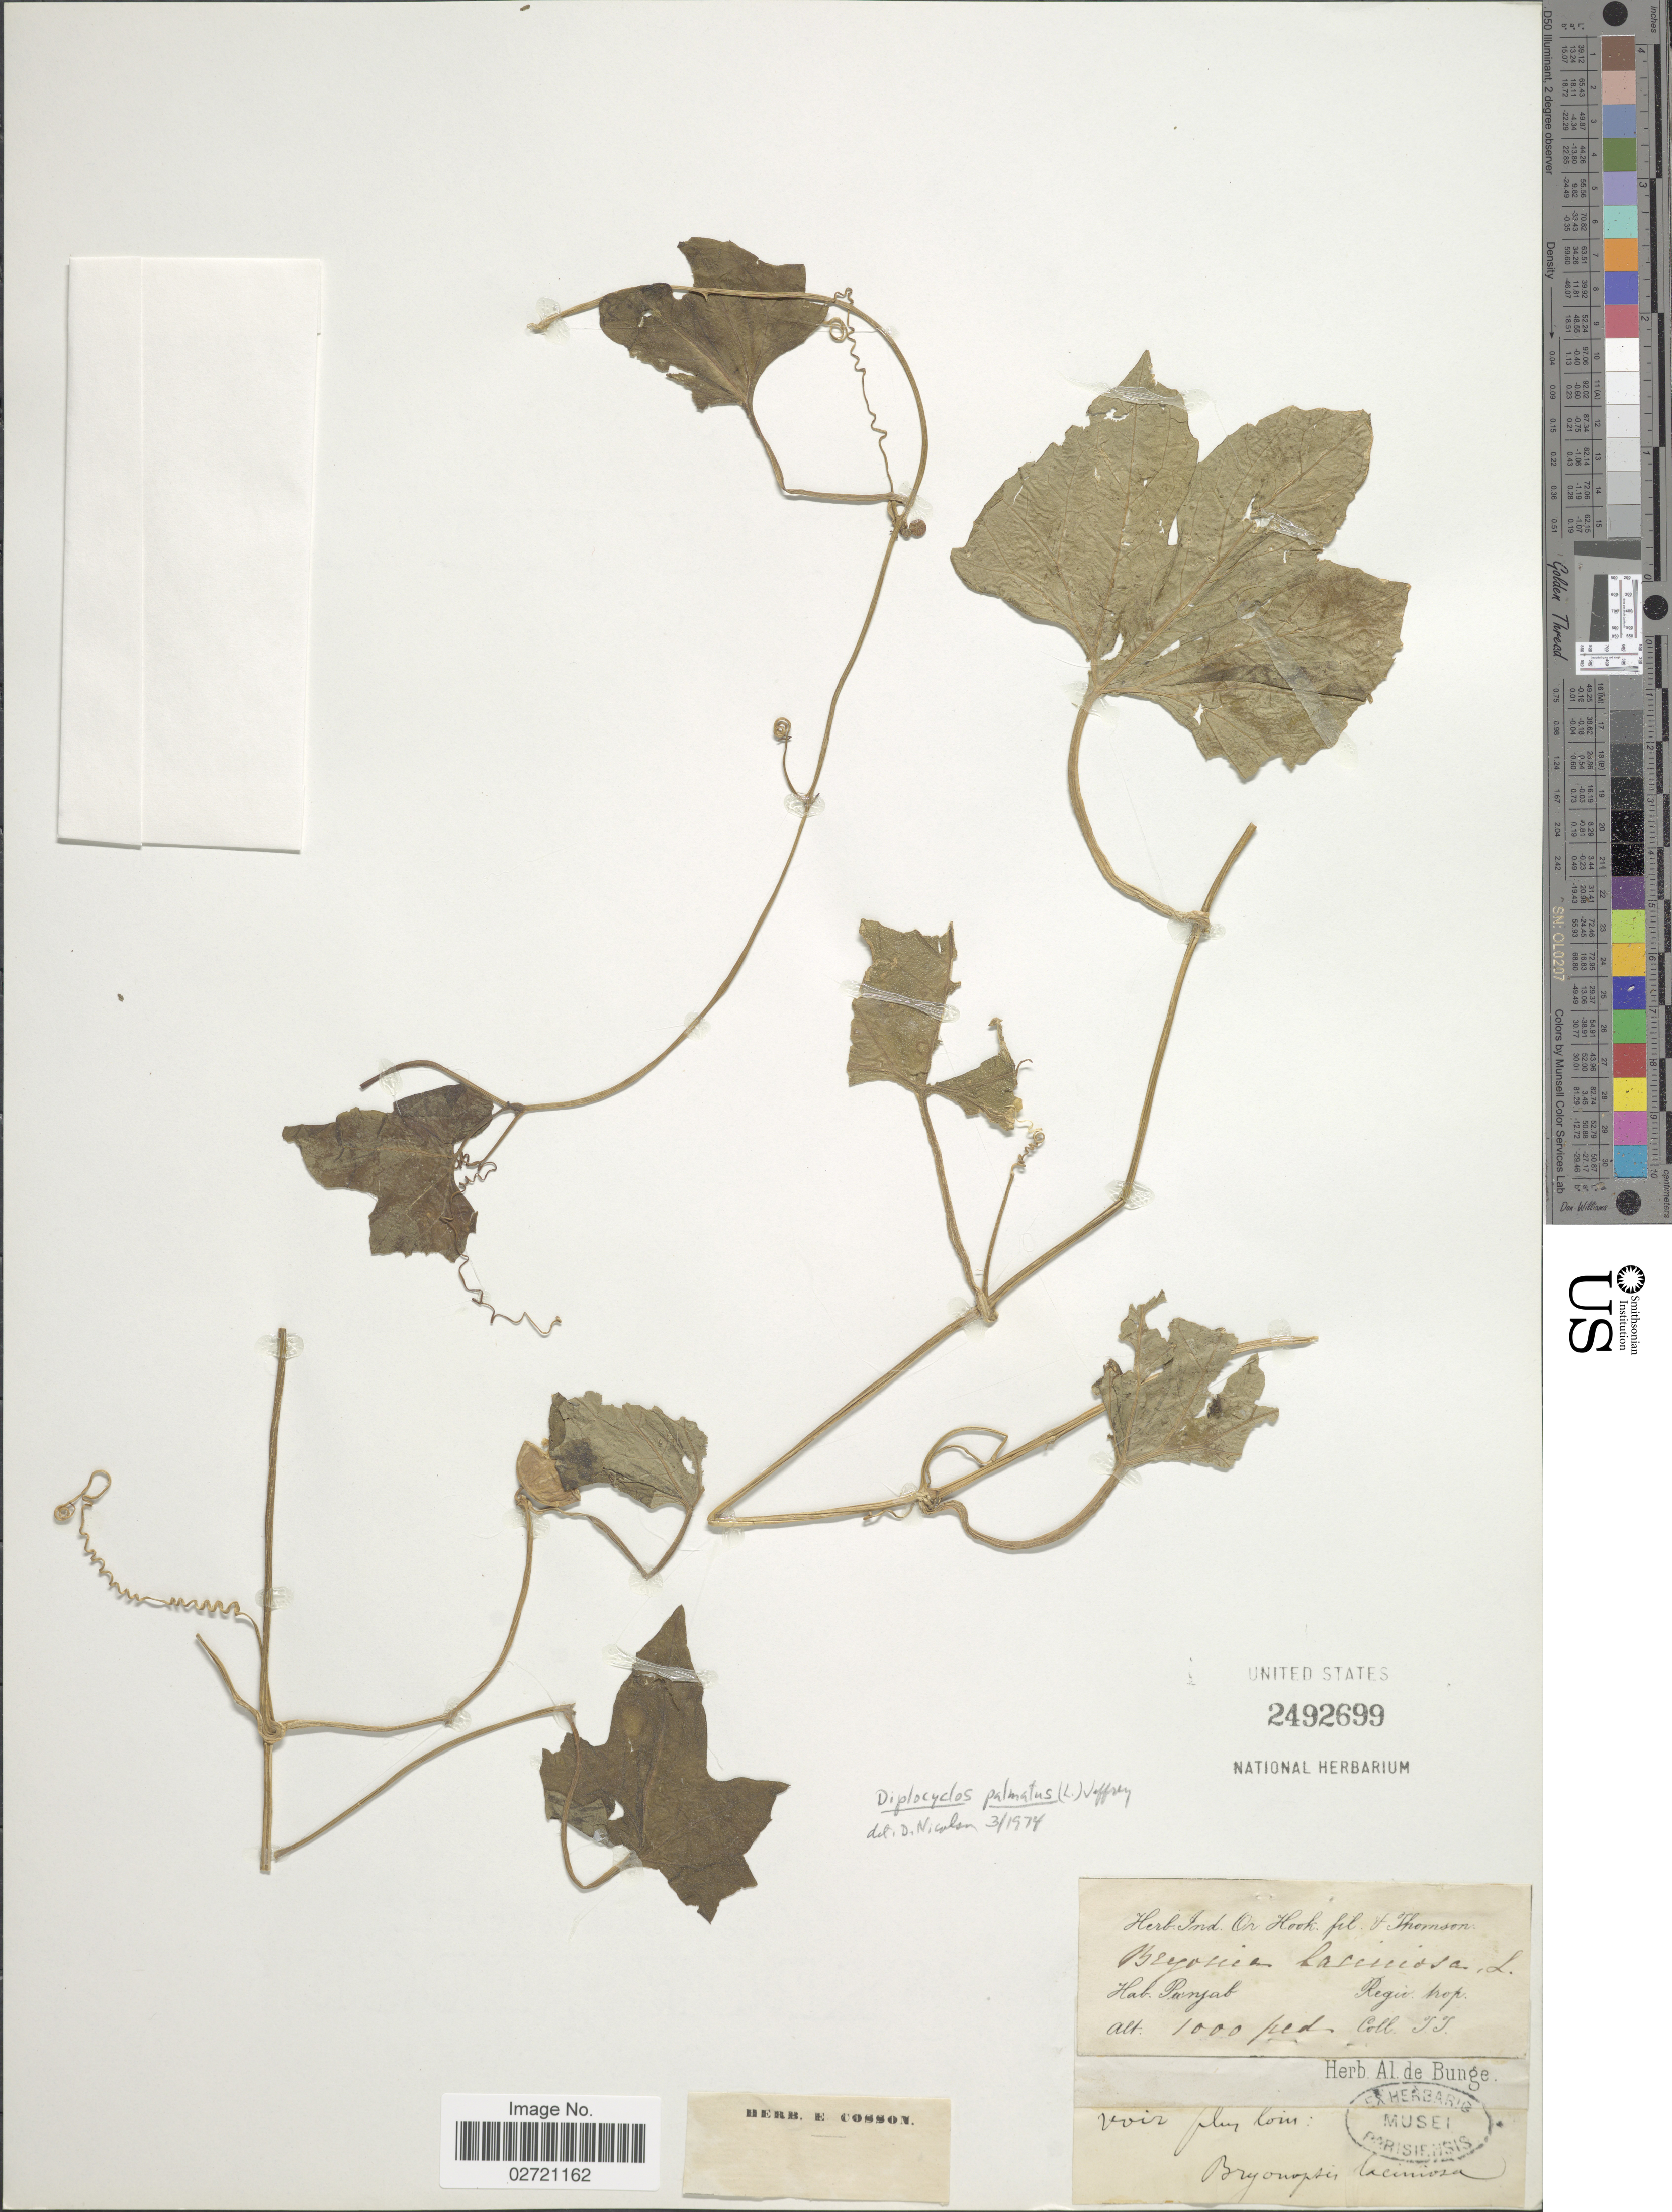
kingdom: Plantae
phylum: Tracheophyta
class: Magnoliopsida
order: Cucurbitales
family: Cucurbitaceae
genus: Diplocyclos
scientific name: Diplocyclos palmatus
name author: (L.) C. Jeffrey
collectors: T. Thomson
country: India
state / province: Punjab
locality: Punjab. Regio trop.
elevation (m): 305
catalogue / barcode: US 2492699